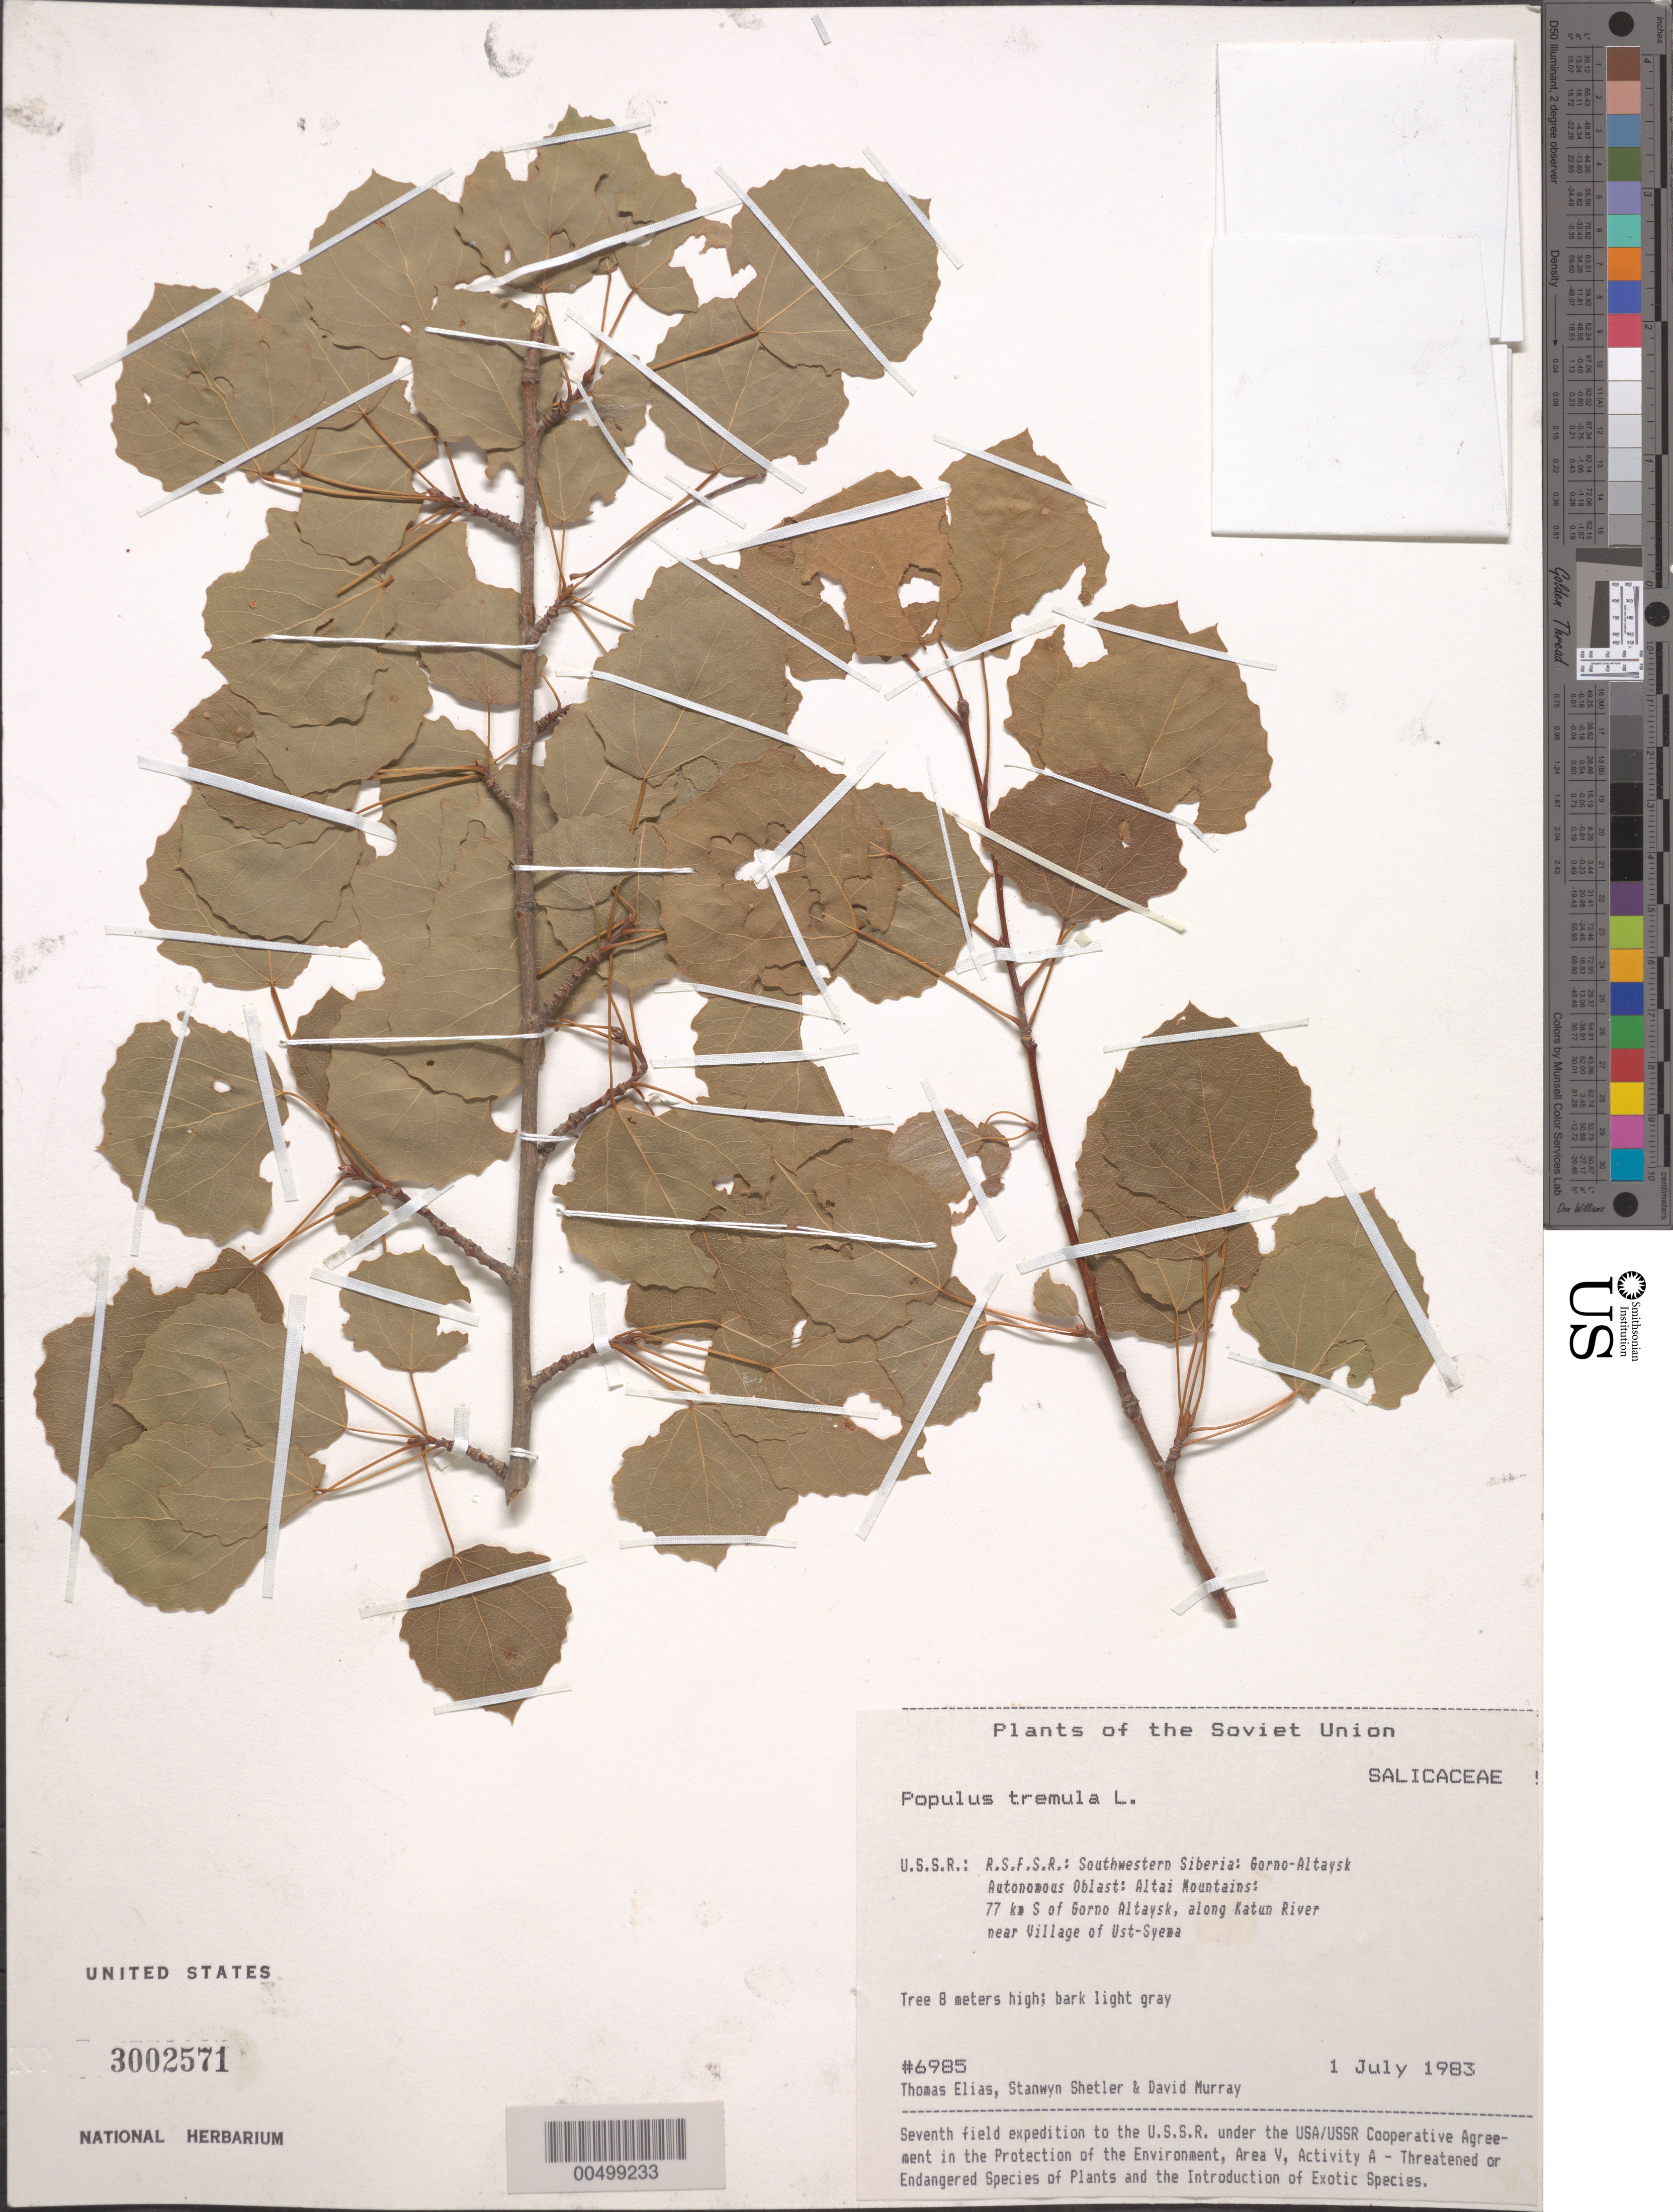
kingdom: Plantae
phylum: Tracheophyta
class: Magnoliopsida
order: Malpighiales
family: Salicaceae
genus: Populus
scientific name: Populus tremula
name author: L.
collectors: T. Elias, S. Shetler & D. F. Murray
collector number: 6985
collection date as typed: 01 Jul 1983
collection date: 1983-07-01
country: Russian Federation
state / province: Altai Republic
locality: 77 km S of Gorno-Altaysk, along Katun River near Village of Ust-Syema [Sema]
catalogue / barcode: US 3002571